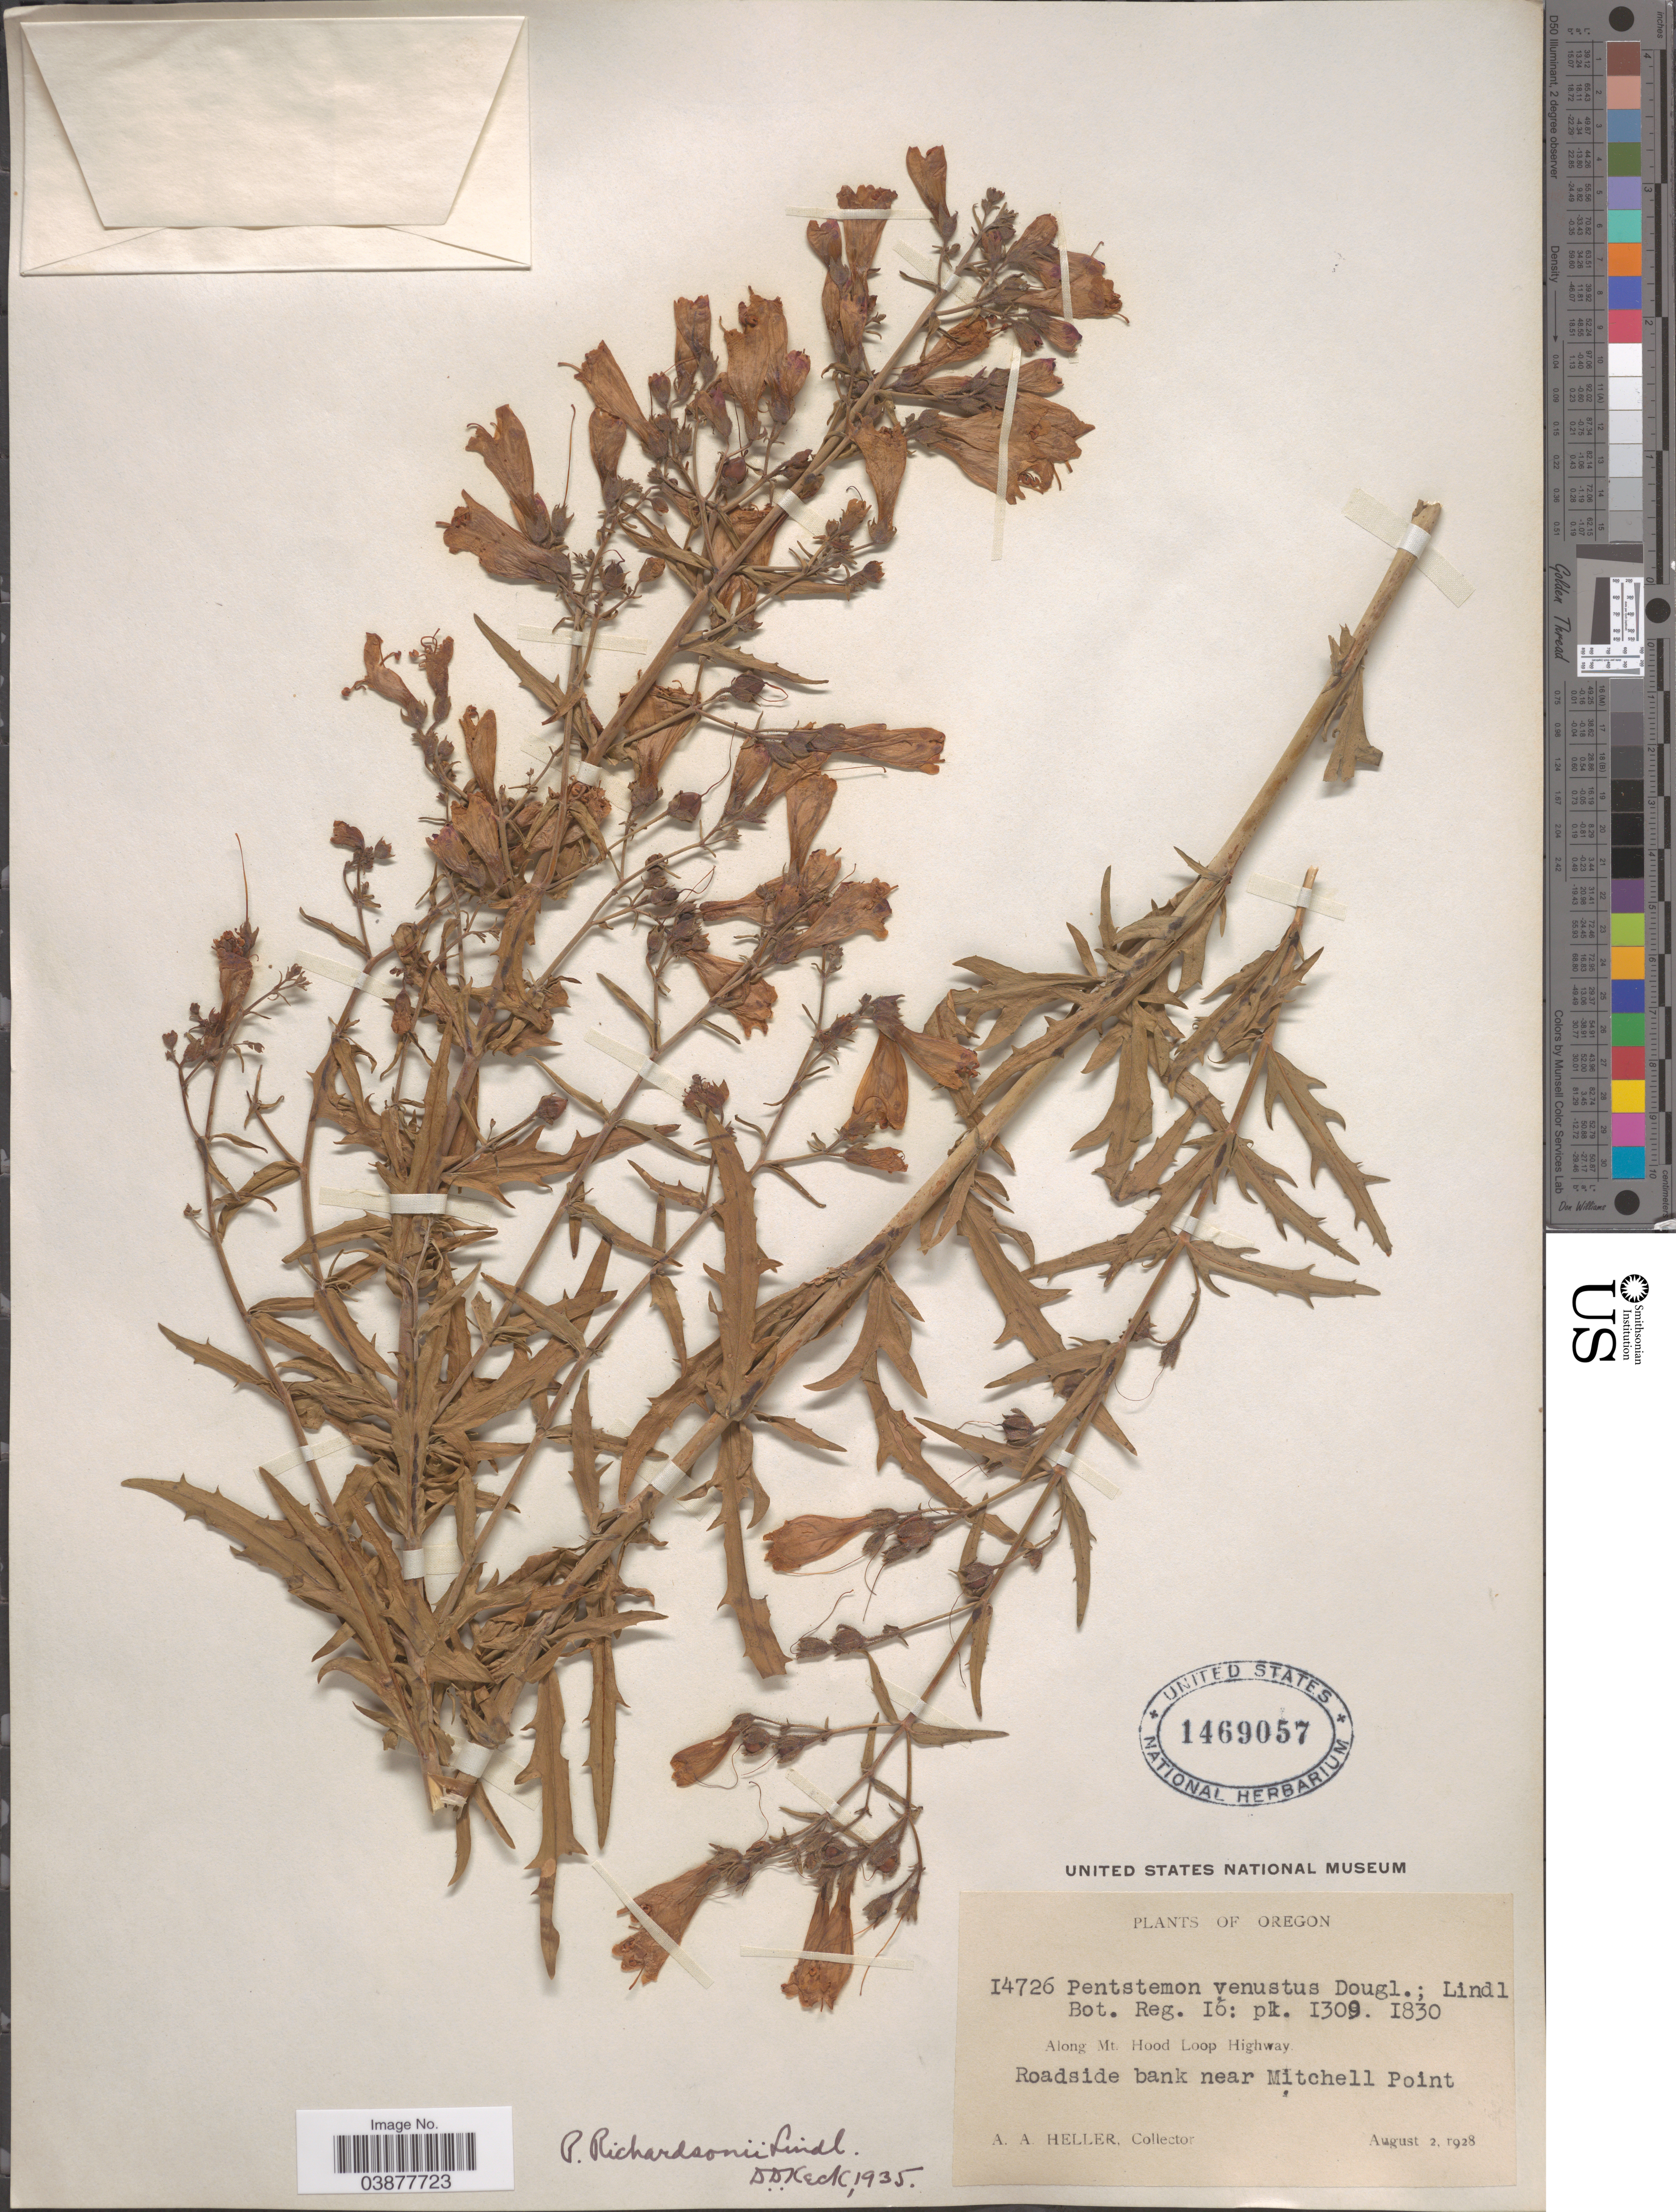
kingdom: Plantae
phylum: Tracheophyta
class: Magnoliopsida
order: Lamiales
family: Plantaginaceae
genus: Penstemon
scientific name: Penstemon richardsonii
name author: Douglas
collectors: A. A. Heller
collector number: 14726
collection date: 1928-08-02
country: United States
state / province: Oregon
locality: Along Mt. Hood Loop Highway. Roadside bank near Mitchell Point.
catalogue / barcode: US 1469057